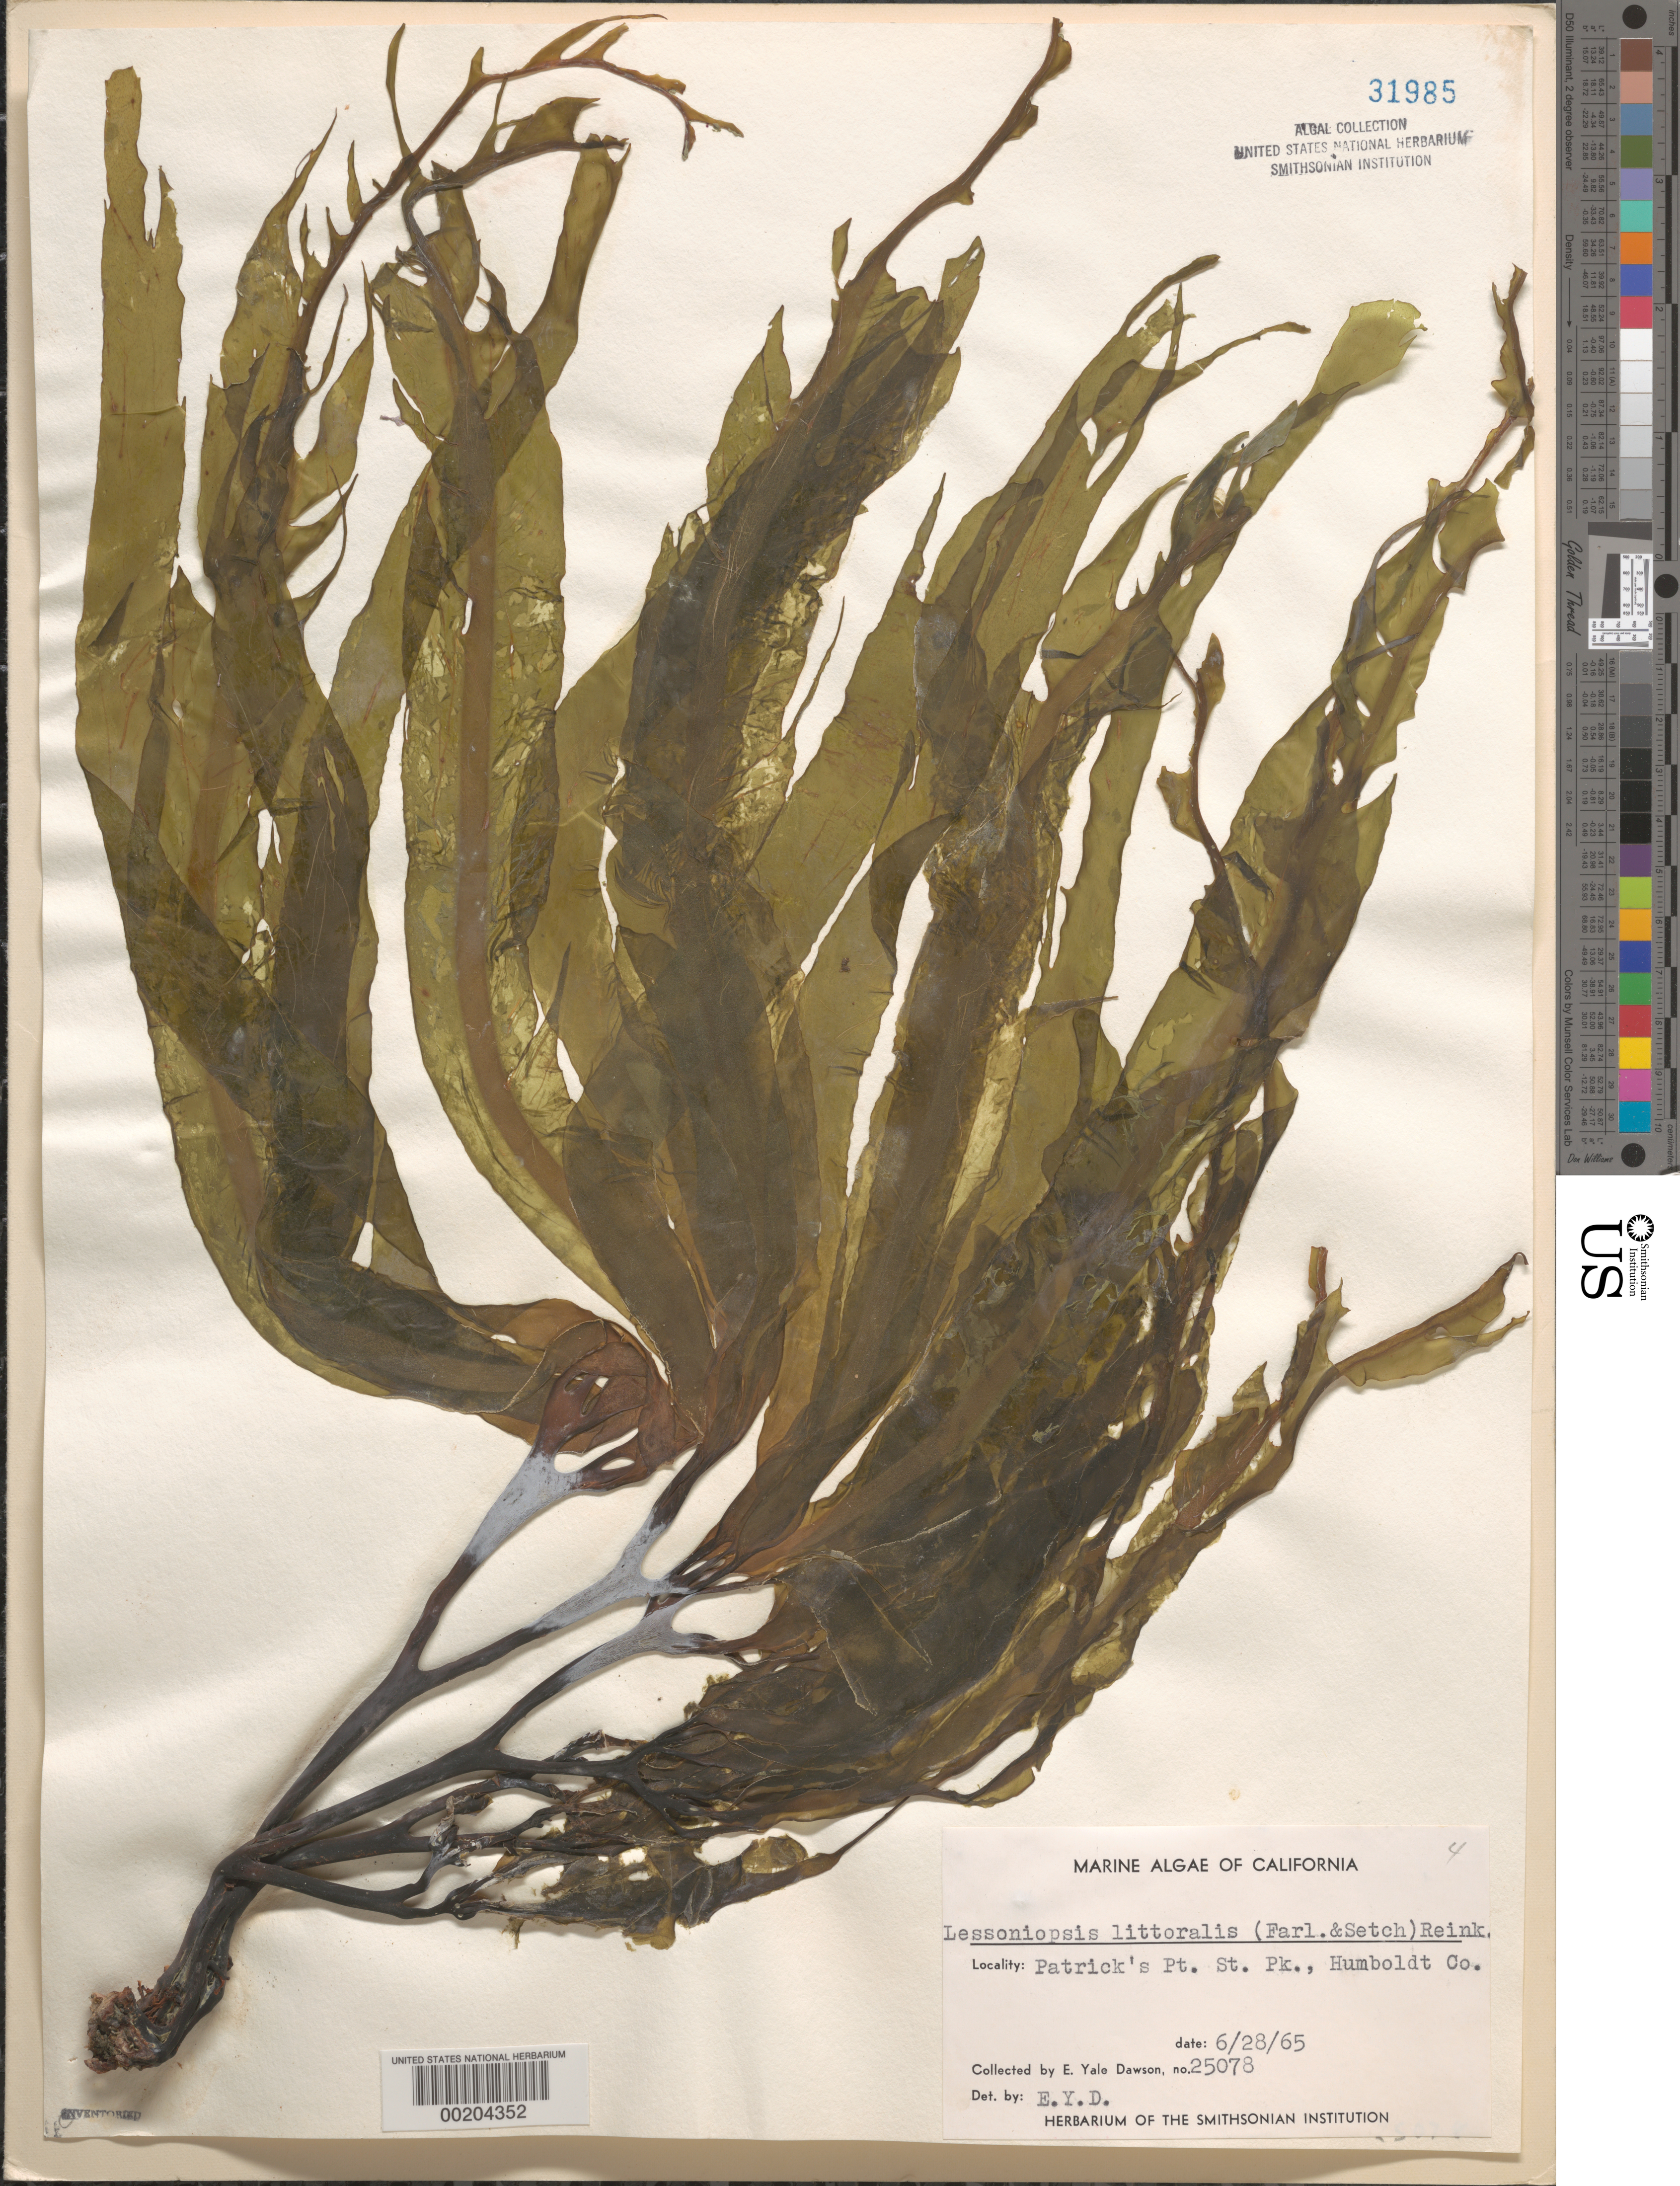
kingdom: Chromista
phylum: Ochrophyta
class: Phaeophyceae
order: Laminariales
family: Alariaceae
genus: Lessoniopsis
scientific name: Lessoniopsis littoralis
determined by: Dawson, E. Y.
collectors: E. Y. Dawson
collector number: EYD 25078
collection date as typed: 28 Jun 1965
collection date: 1965-06-28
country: United States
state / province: California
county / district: Humboldt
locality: Patrick's Point State Park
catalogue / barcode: US 31985